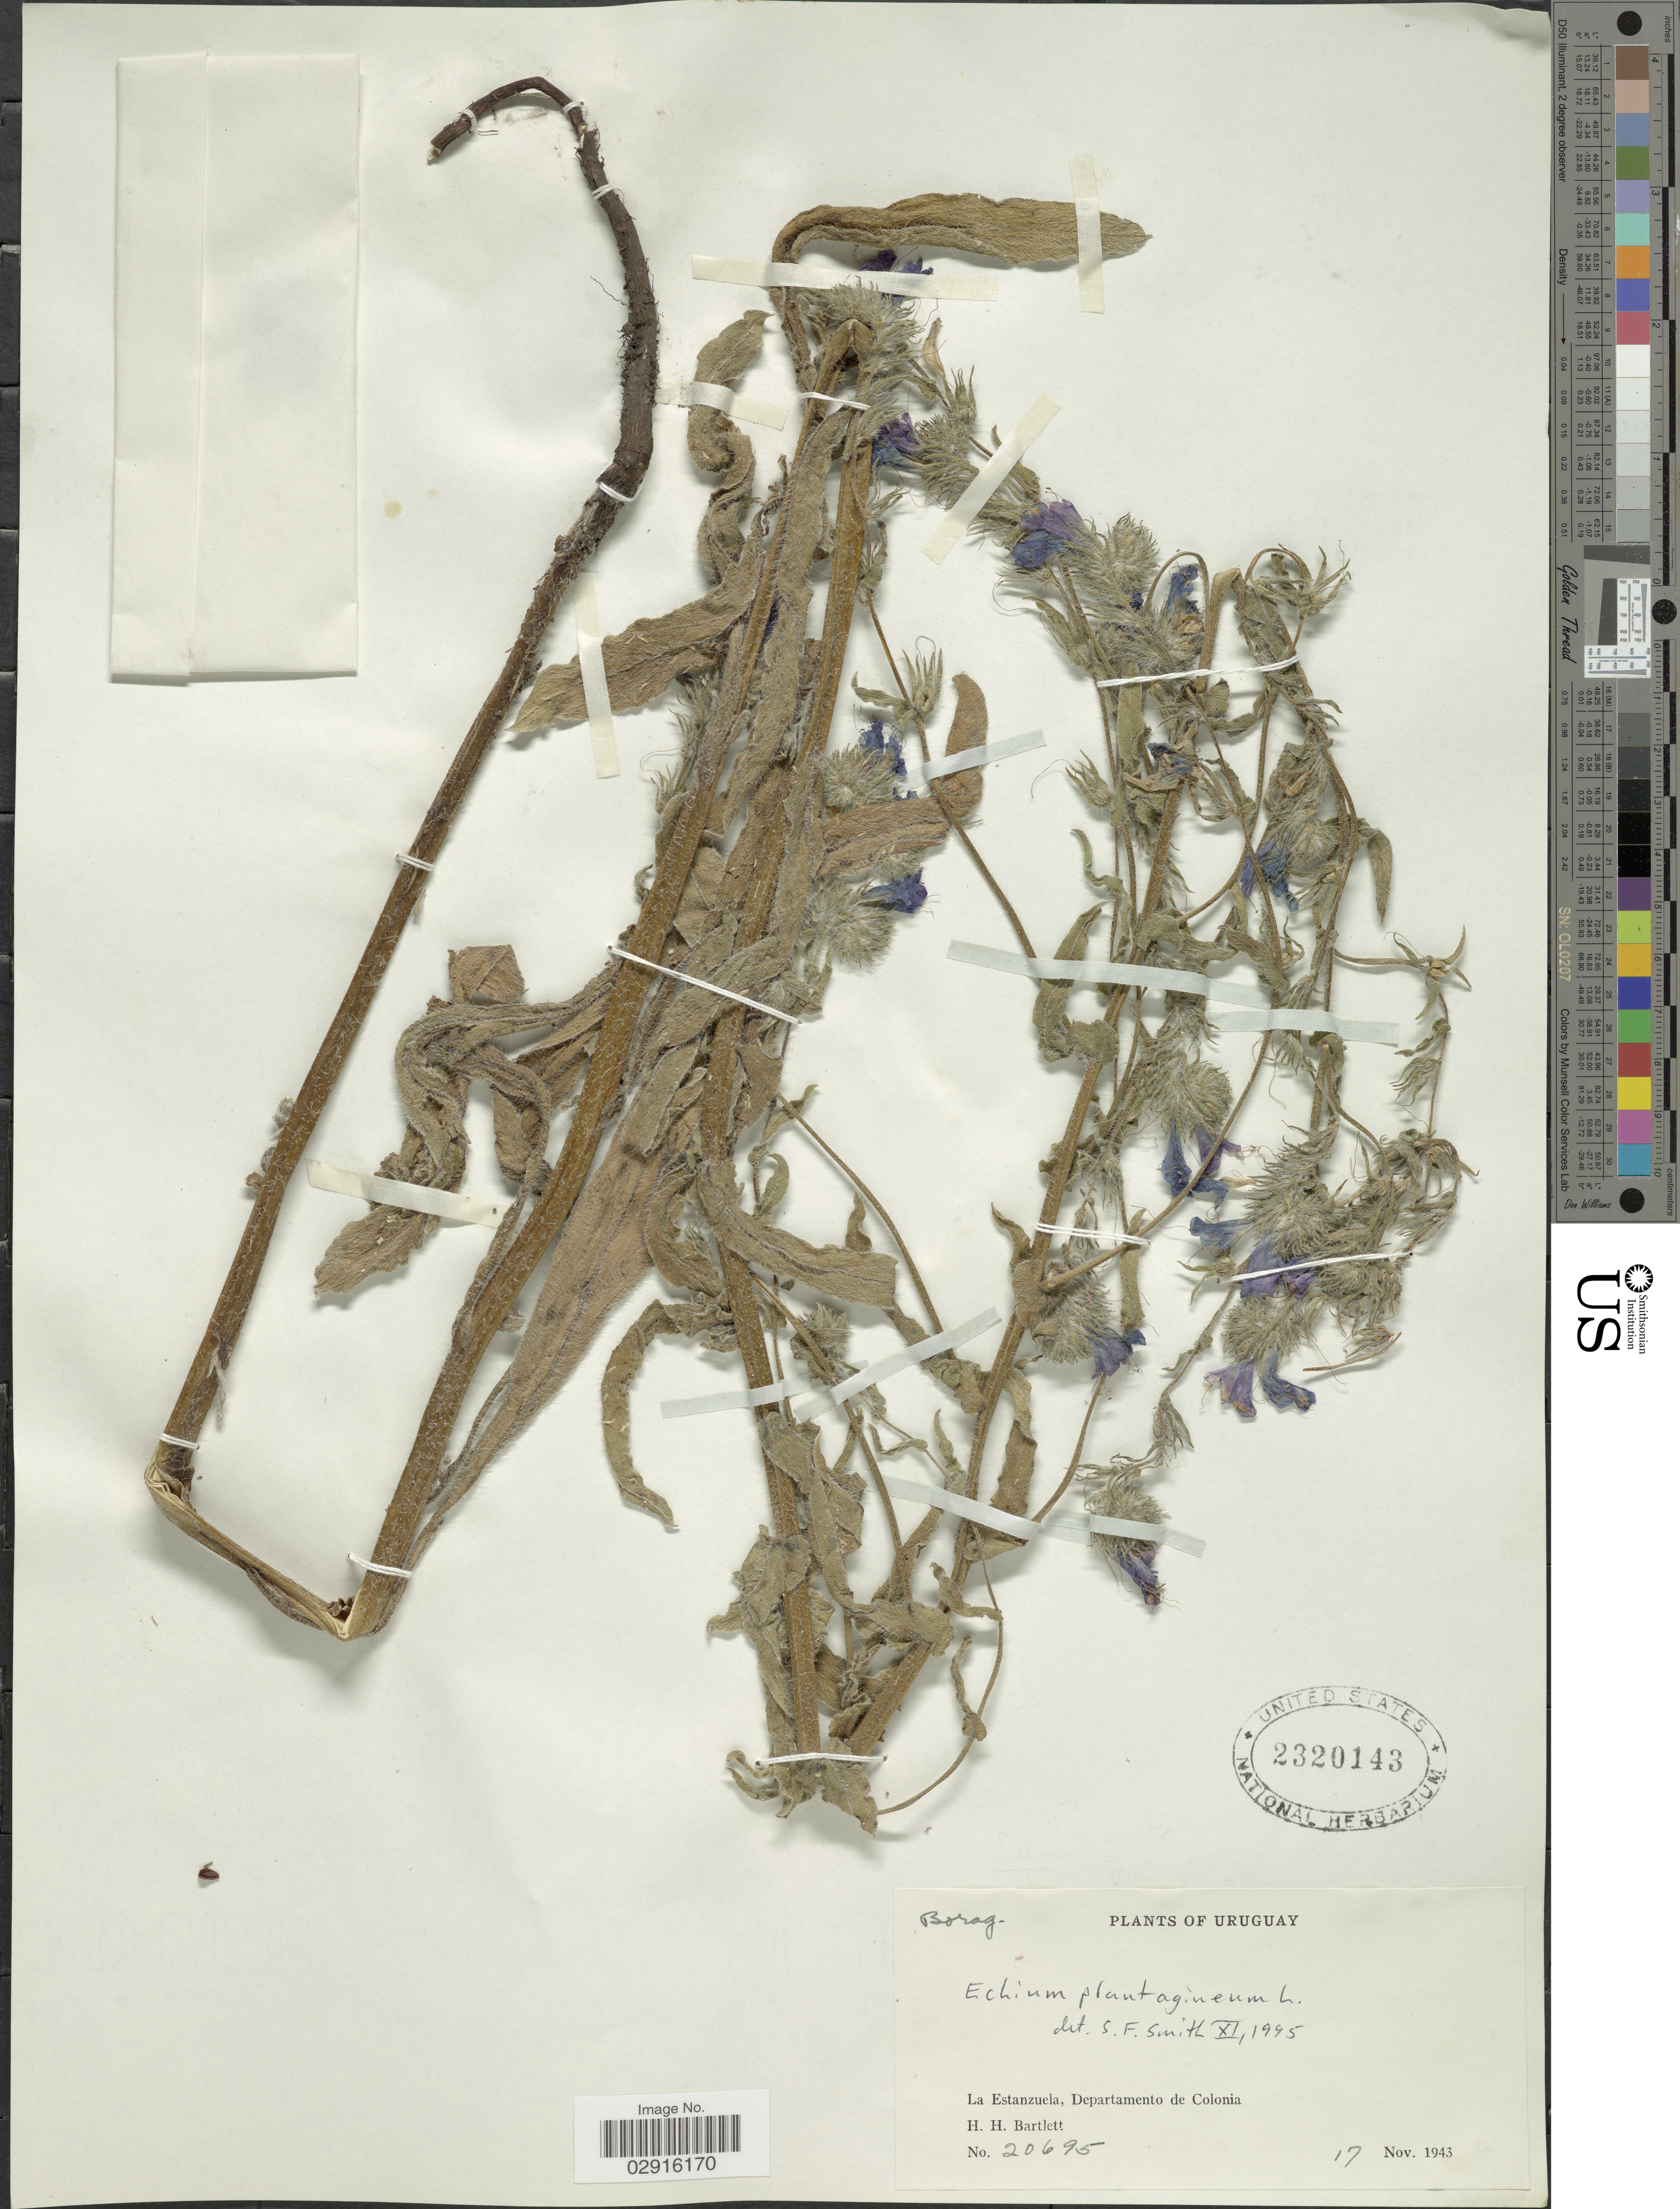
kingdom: Plantae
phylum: Tracheophyta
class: Magnoliopsida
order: Boraginales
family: Boraginaceae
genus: Echium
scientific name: Echium plantagineum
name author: L.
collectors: H. H. Bartlett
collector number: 20695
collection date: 1943-11-17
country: Uruguay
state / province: Colonia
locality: La Estanzuela, Departamento de Colonia.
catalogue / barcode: US 2320143